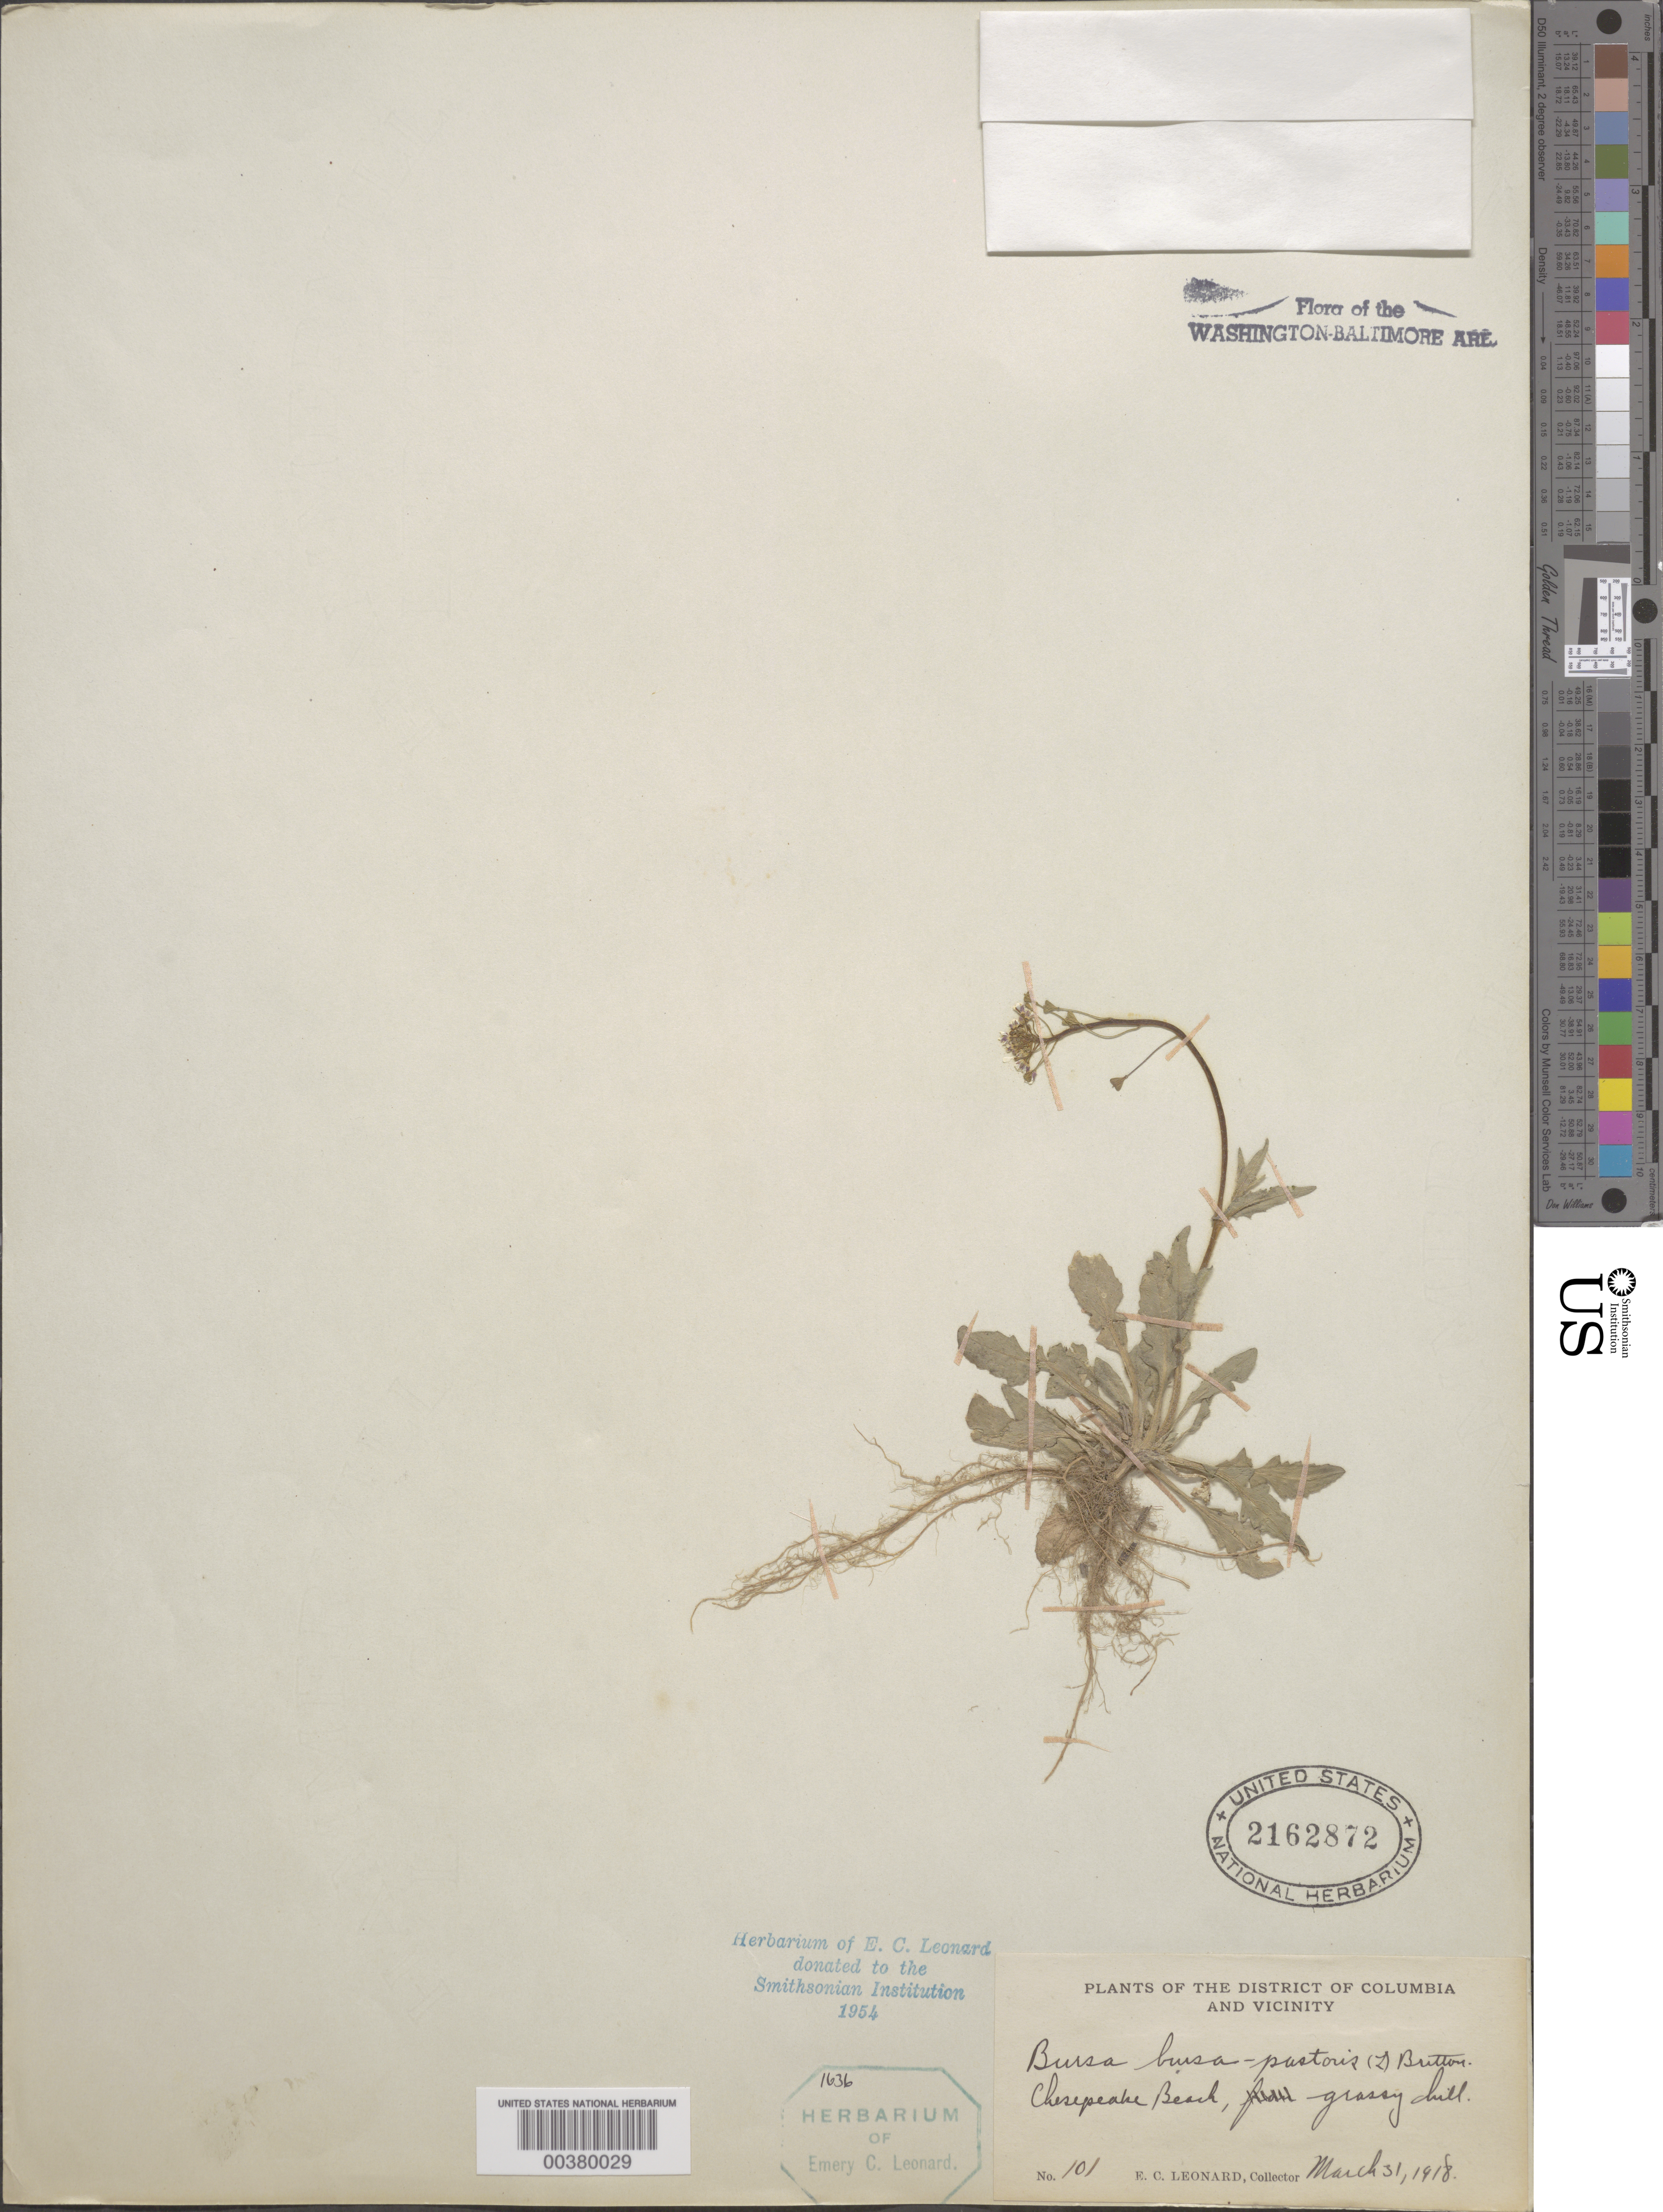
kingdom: Plantae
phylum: Tracheophyta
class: Magnoliopsida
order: Brassicales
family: Brassicaceae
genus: Capsella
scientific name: Capsella bursa-pastoris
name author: (L.) Medik.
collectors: E. C. Leonard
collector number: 101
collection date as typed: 31 Mar 1918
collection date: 1918-03-31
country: United States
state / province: Maryland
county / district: Calvert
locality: Chesapeake Beach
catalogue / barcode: US 2162872